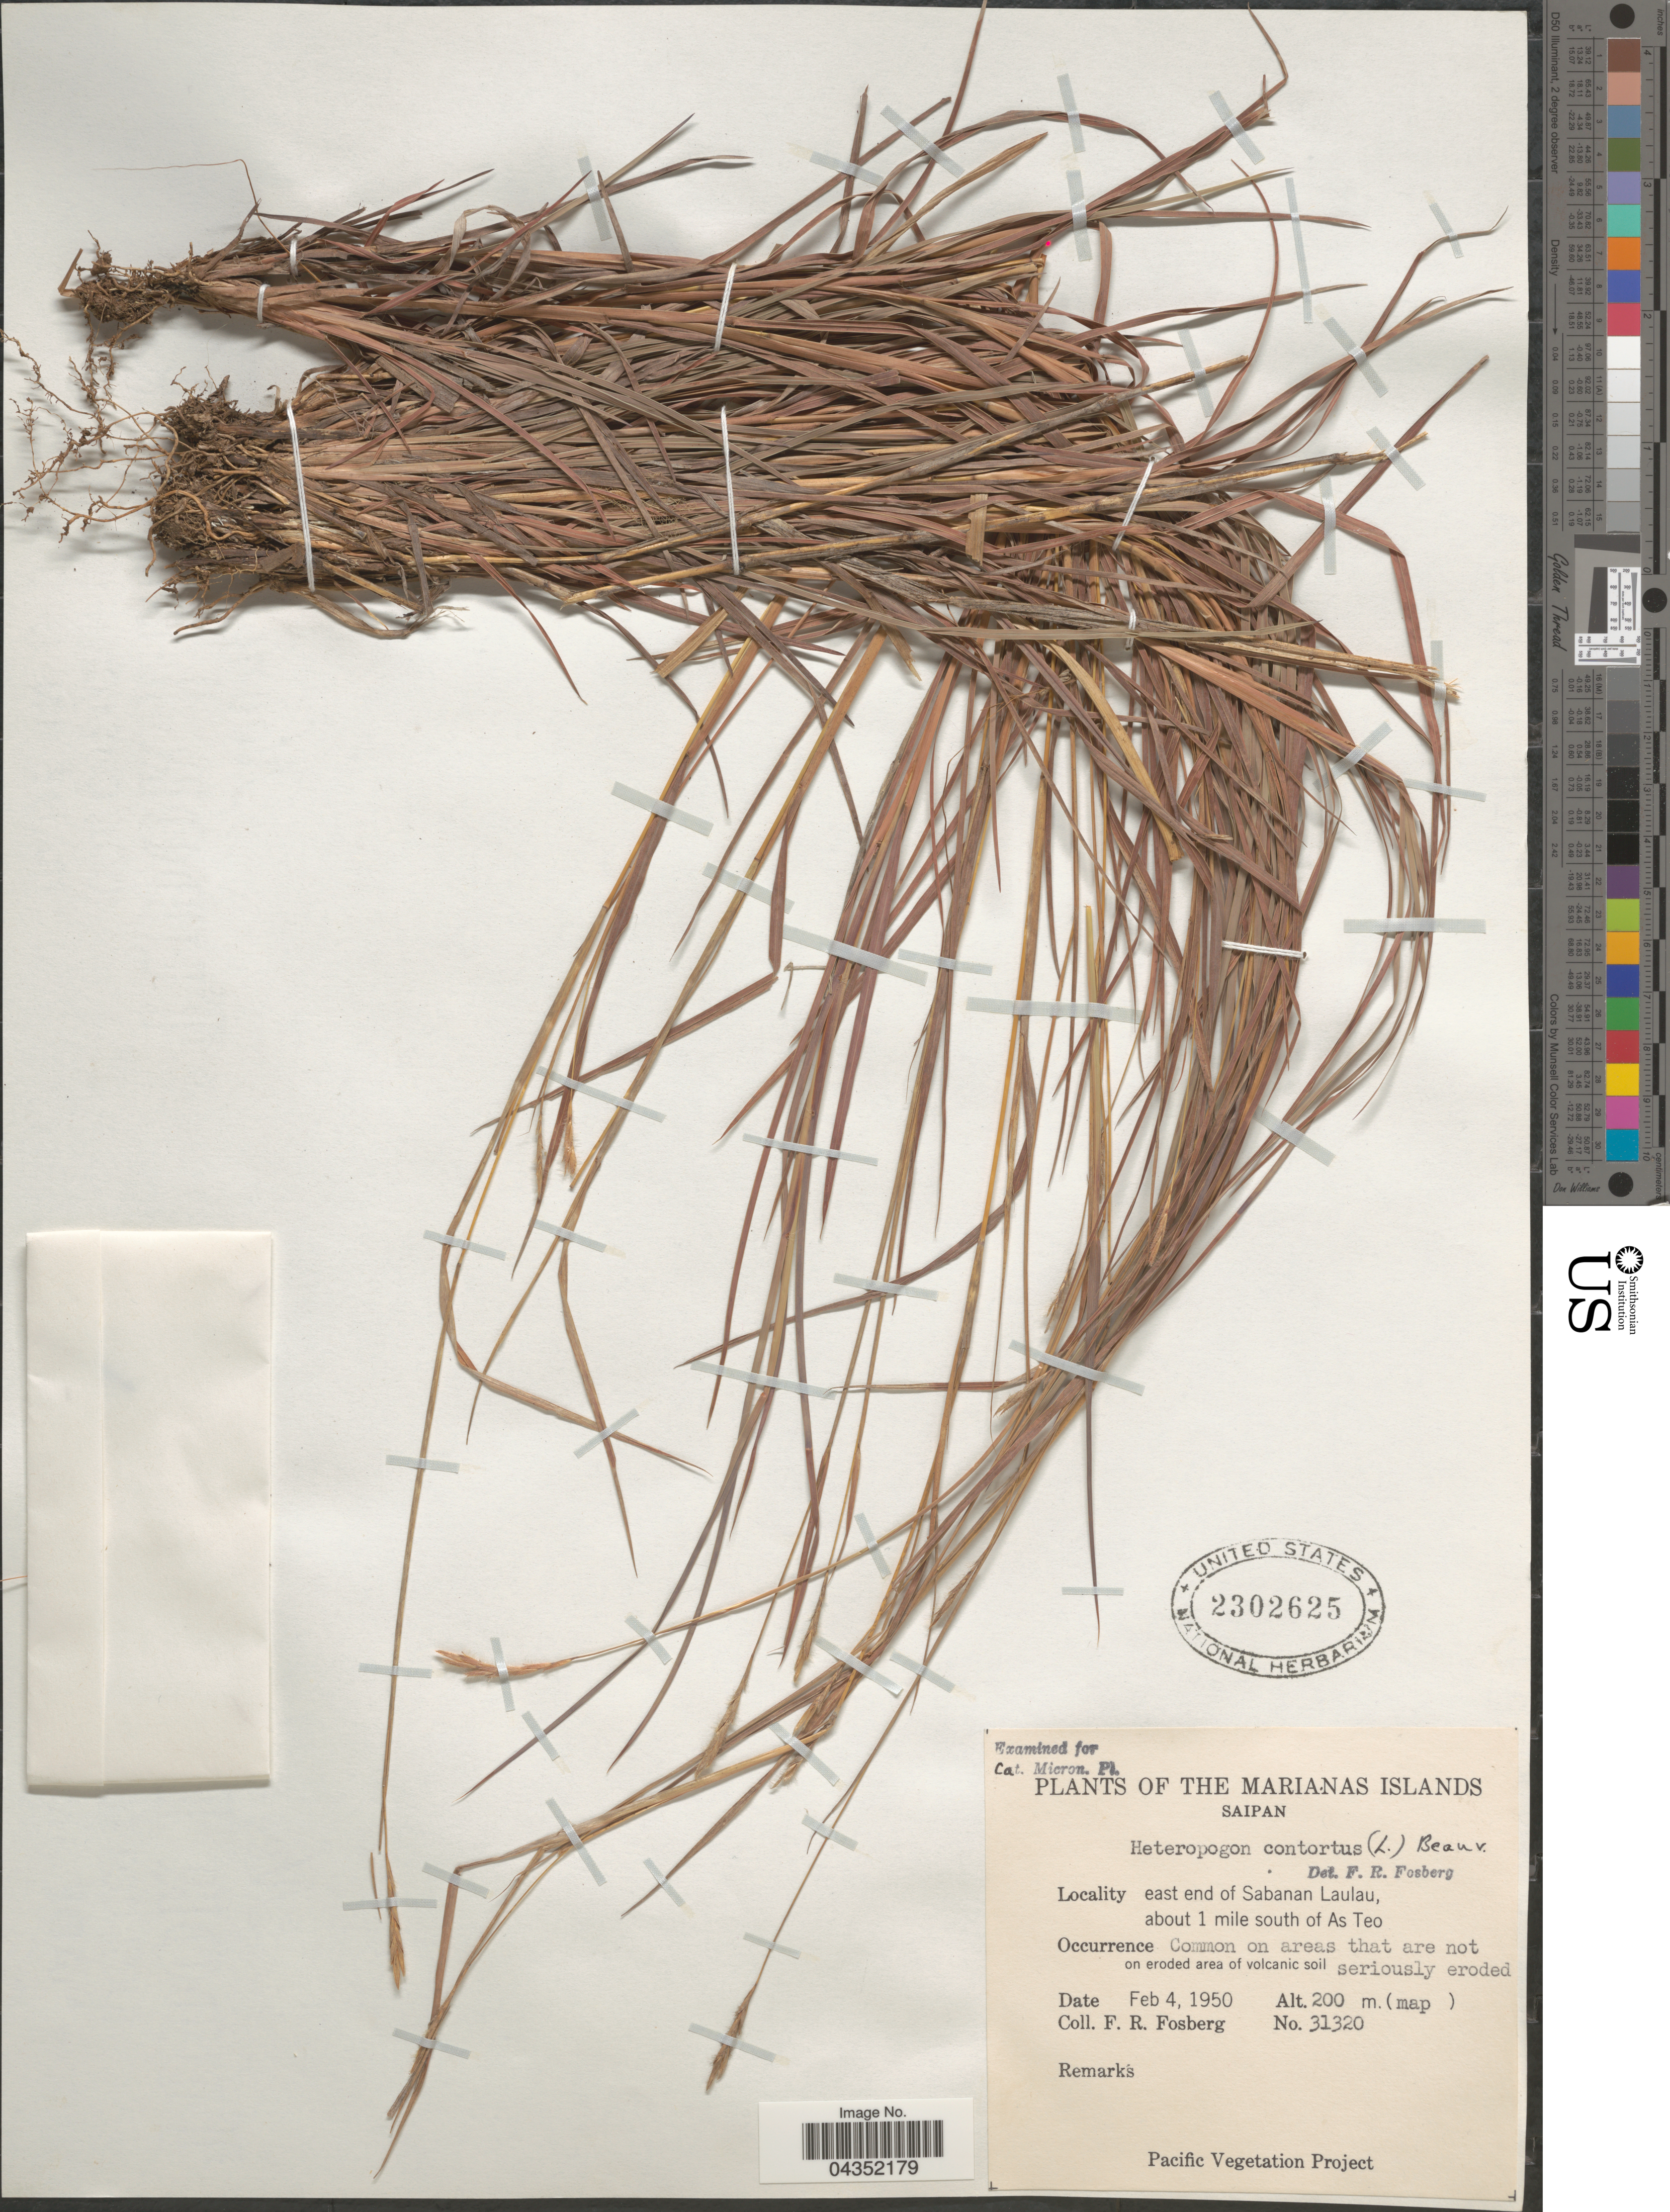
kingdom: Plantae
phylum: Tracheophyta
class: Liliopsida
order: Poales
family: Poaceae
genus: Heteropogon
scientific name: Heteropogon contortus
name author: (L.) P. Beauv. ex Roem. & Schult.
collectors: F. R. Fosberg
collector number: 31320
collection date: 1950-02-04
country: Northern Mariana Islands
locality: The Marianas Islands. Saipan. East end of Sabanan Laulau, about 1 mile south of As Teo.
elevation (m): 200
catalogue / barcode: US 2302625